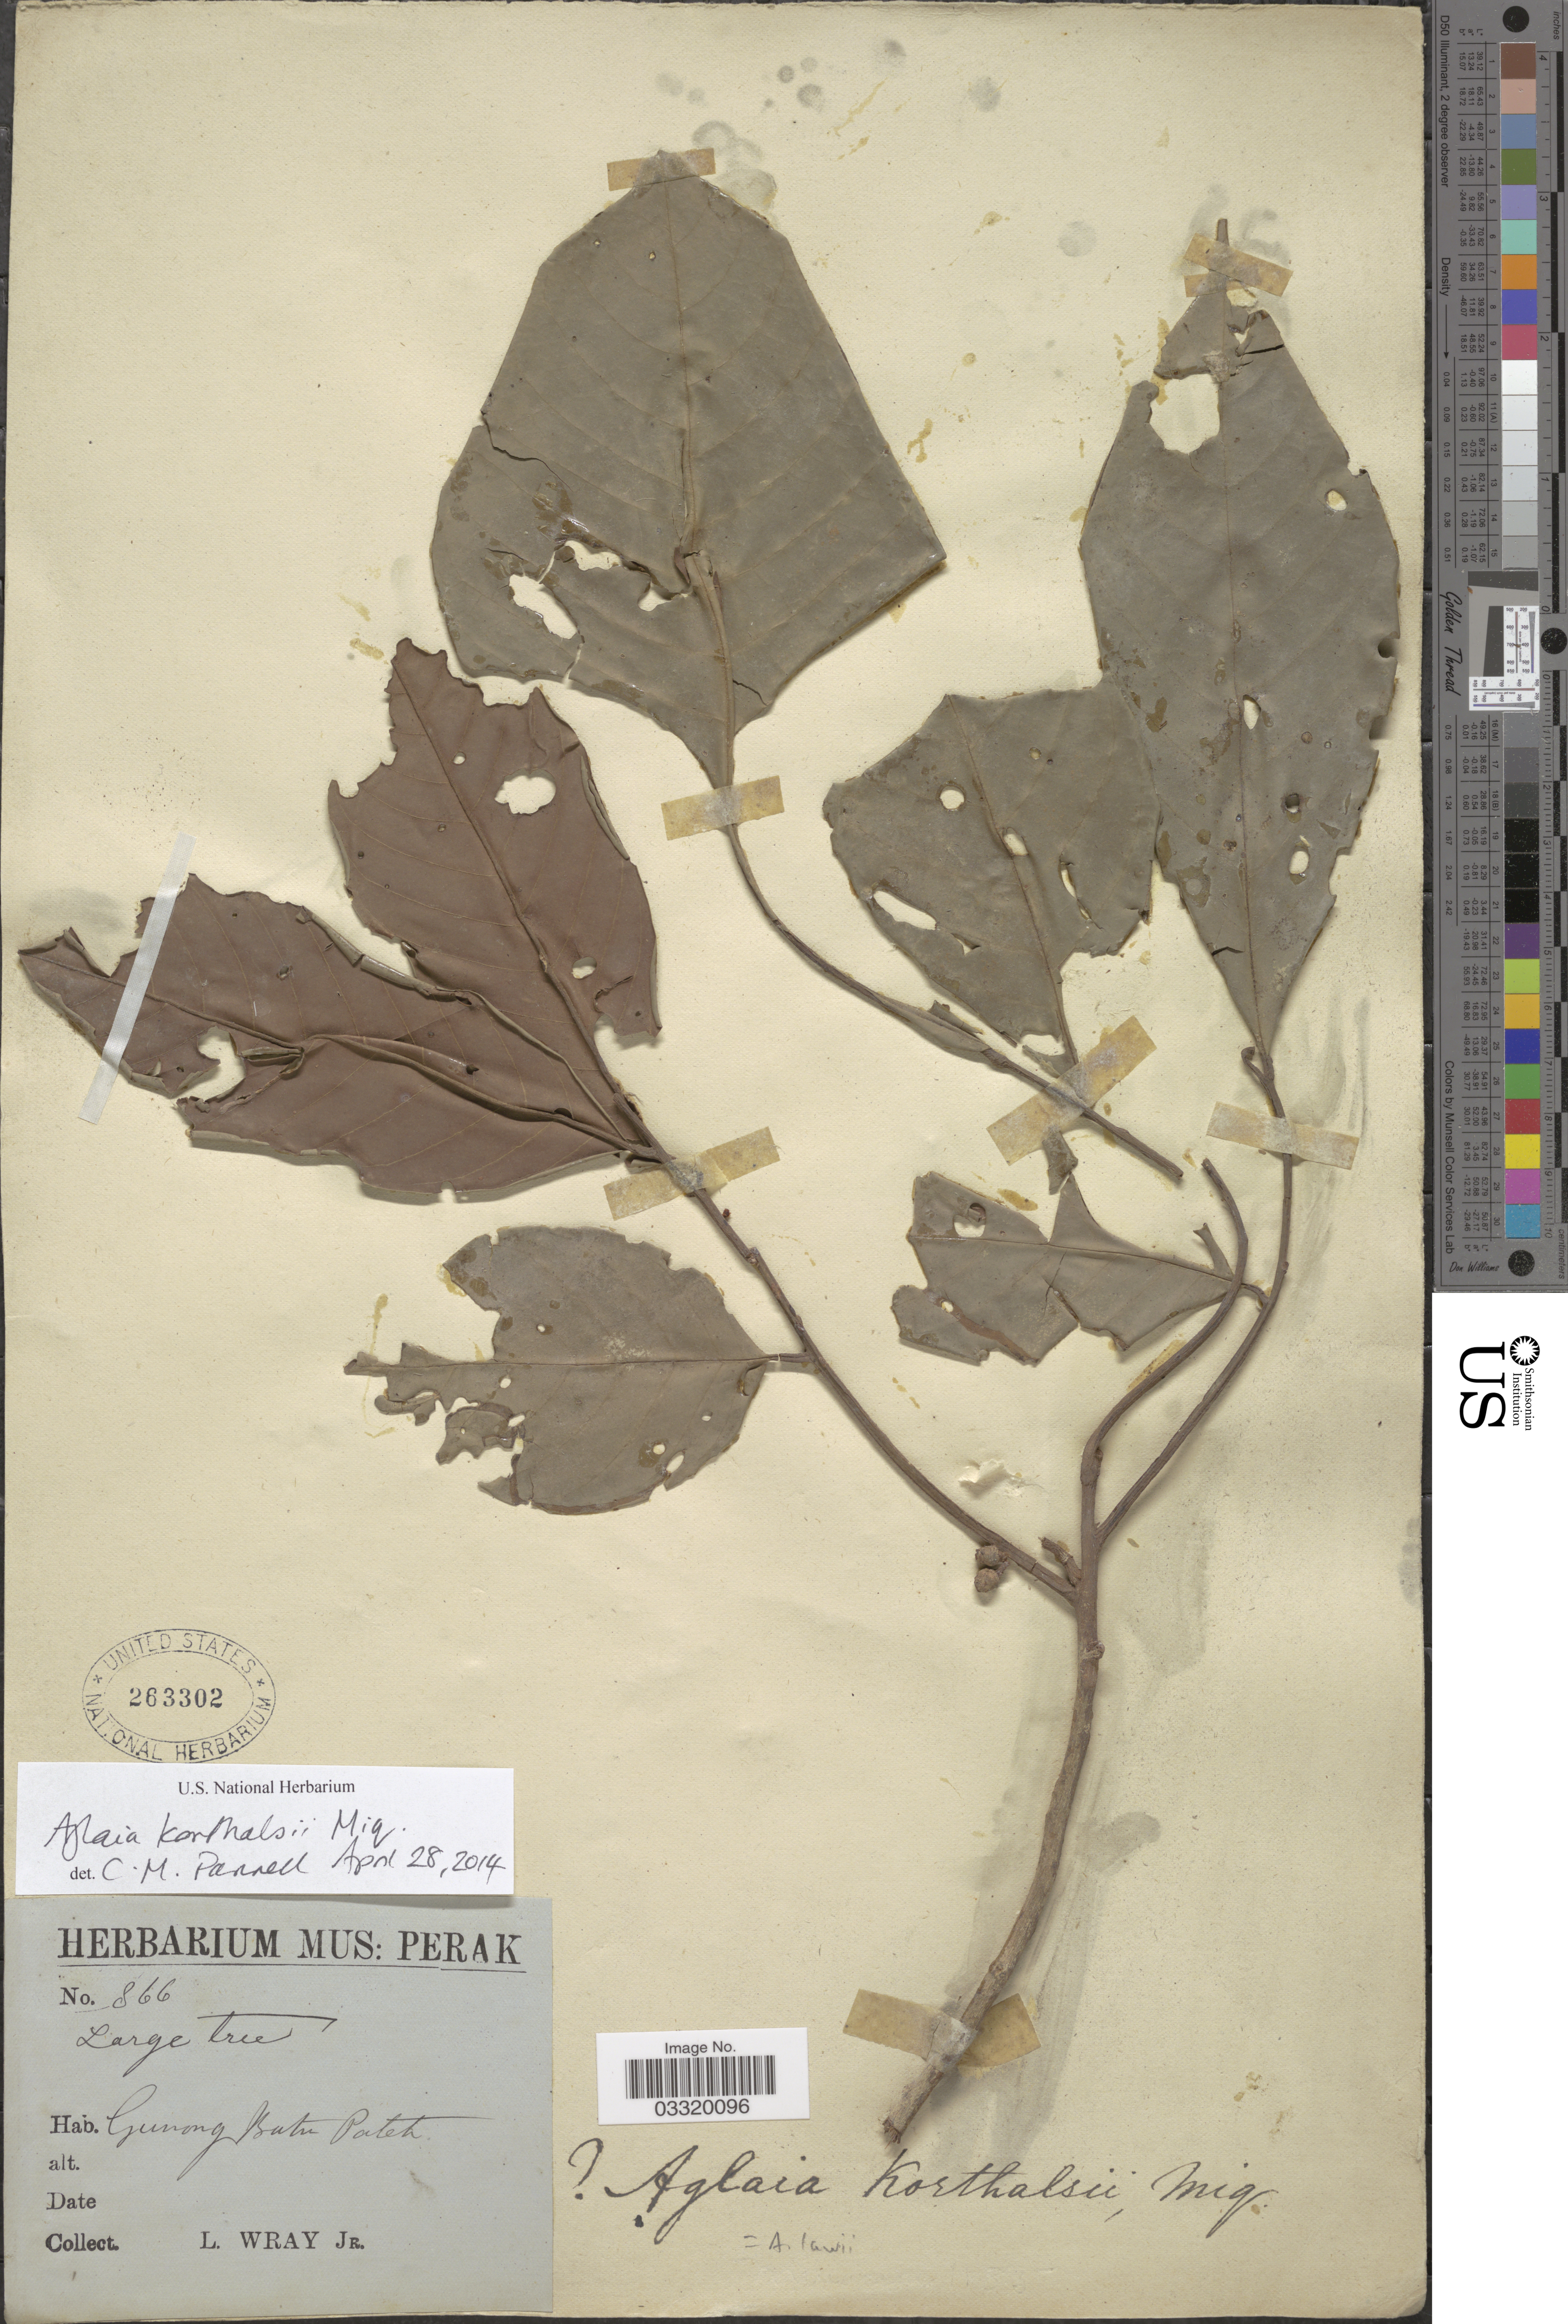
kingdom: Plantae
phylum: Tracheophyta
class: Magnoliopsida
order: Sapindales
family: Meliaceae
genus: Aglaia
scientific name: Aglaia korthalsii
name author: Miq.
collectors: L. Wray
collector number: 866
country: Malaysia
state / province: Perak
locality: Gunong Batu Pateh [Gunung Batu Puteh]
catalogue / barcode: US 263302